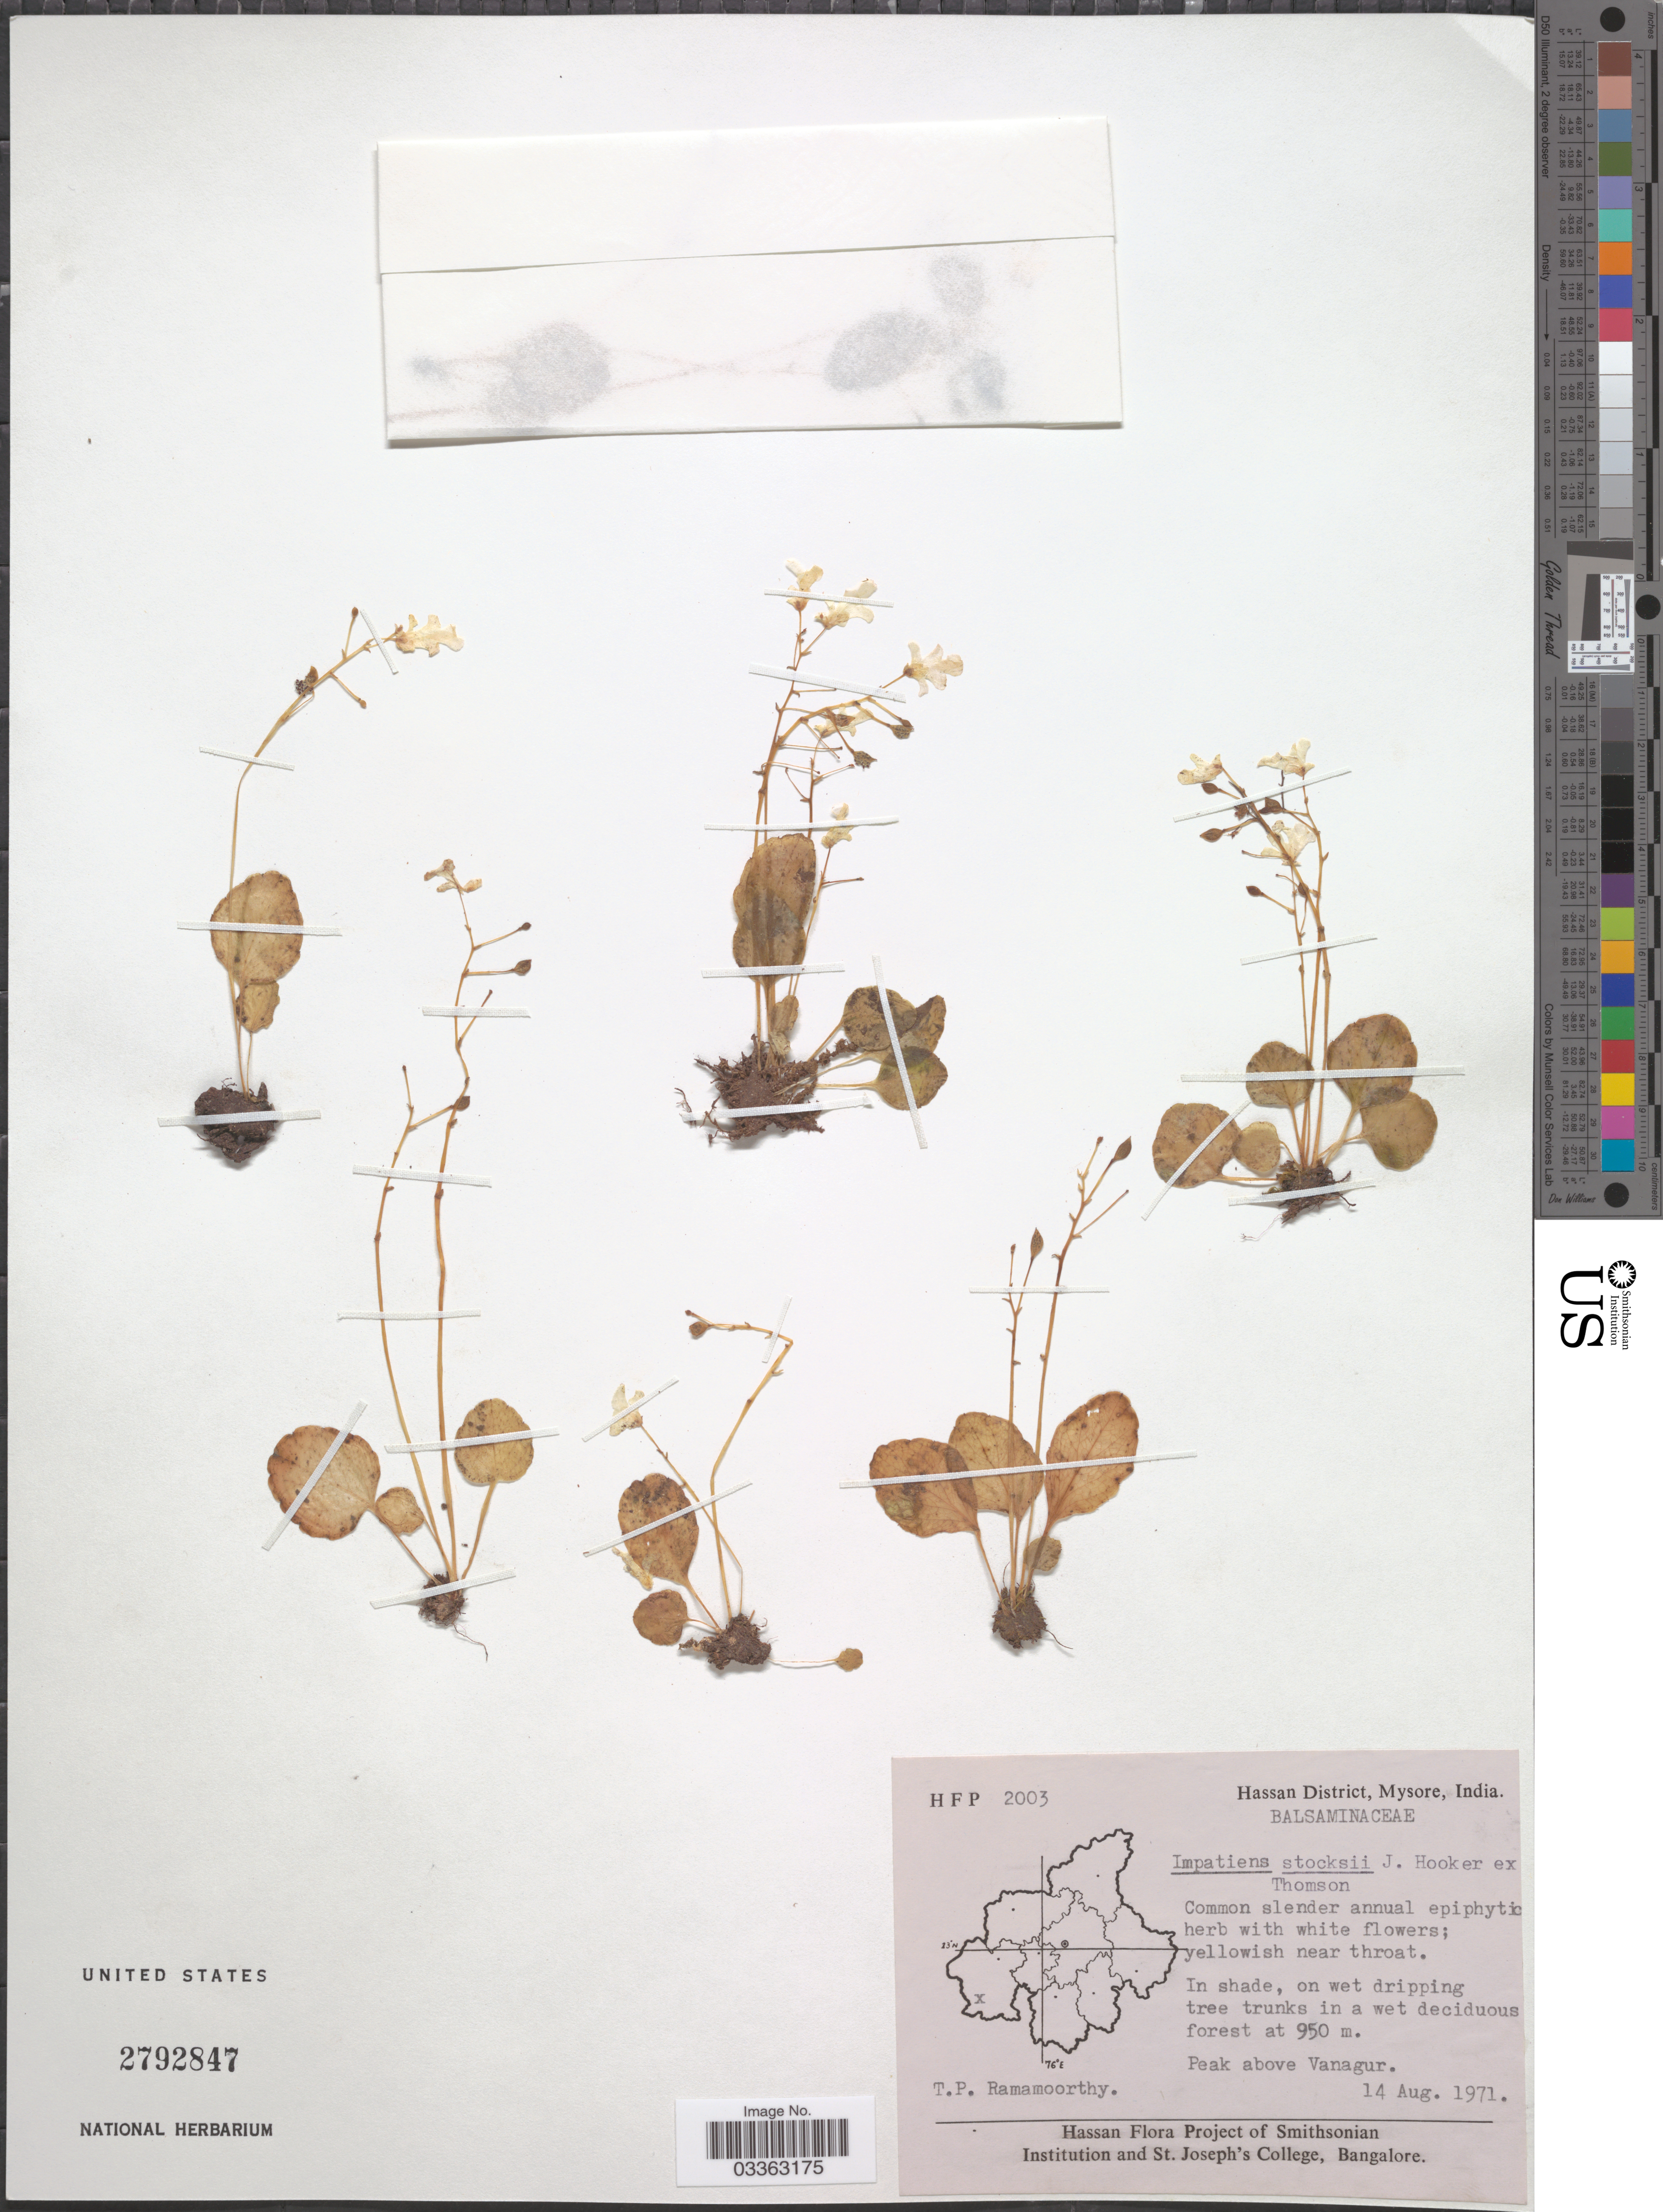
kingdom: Plantae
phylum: Tracheophyta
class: Magnoliopsida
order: Ericales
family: Balsaminaceae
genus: Impatiens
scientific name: Impatiens stocksii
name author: Hook. f. & Thomson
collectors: T. P. Ramamoorthy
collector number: HFP2003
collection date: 1971-08-14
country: India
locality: Hassan District, Mysore, Peak above Vanagur.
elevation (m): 950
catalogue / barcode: US 2792847